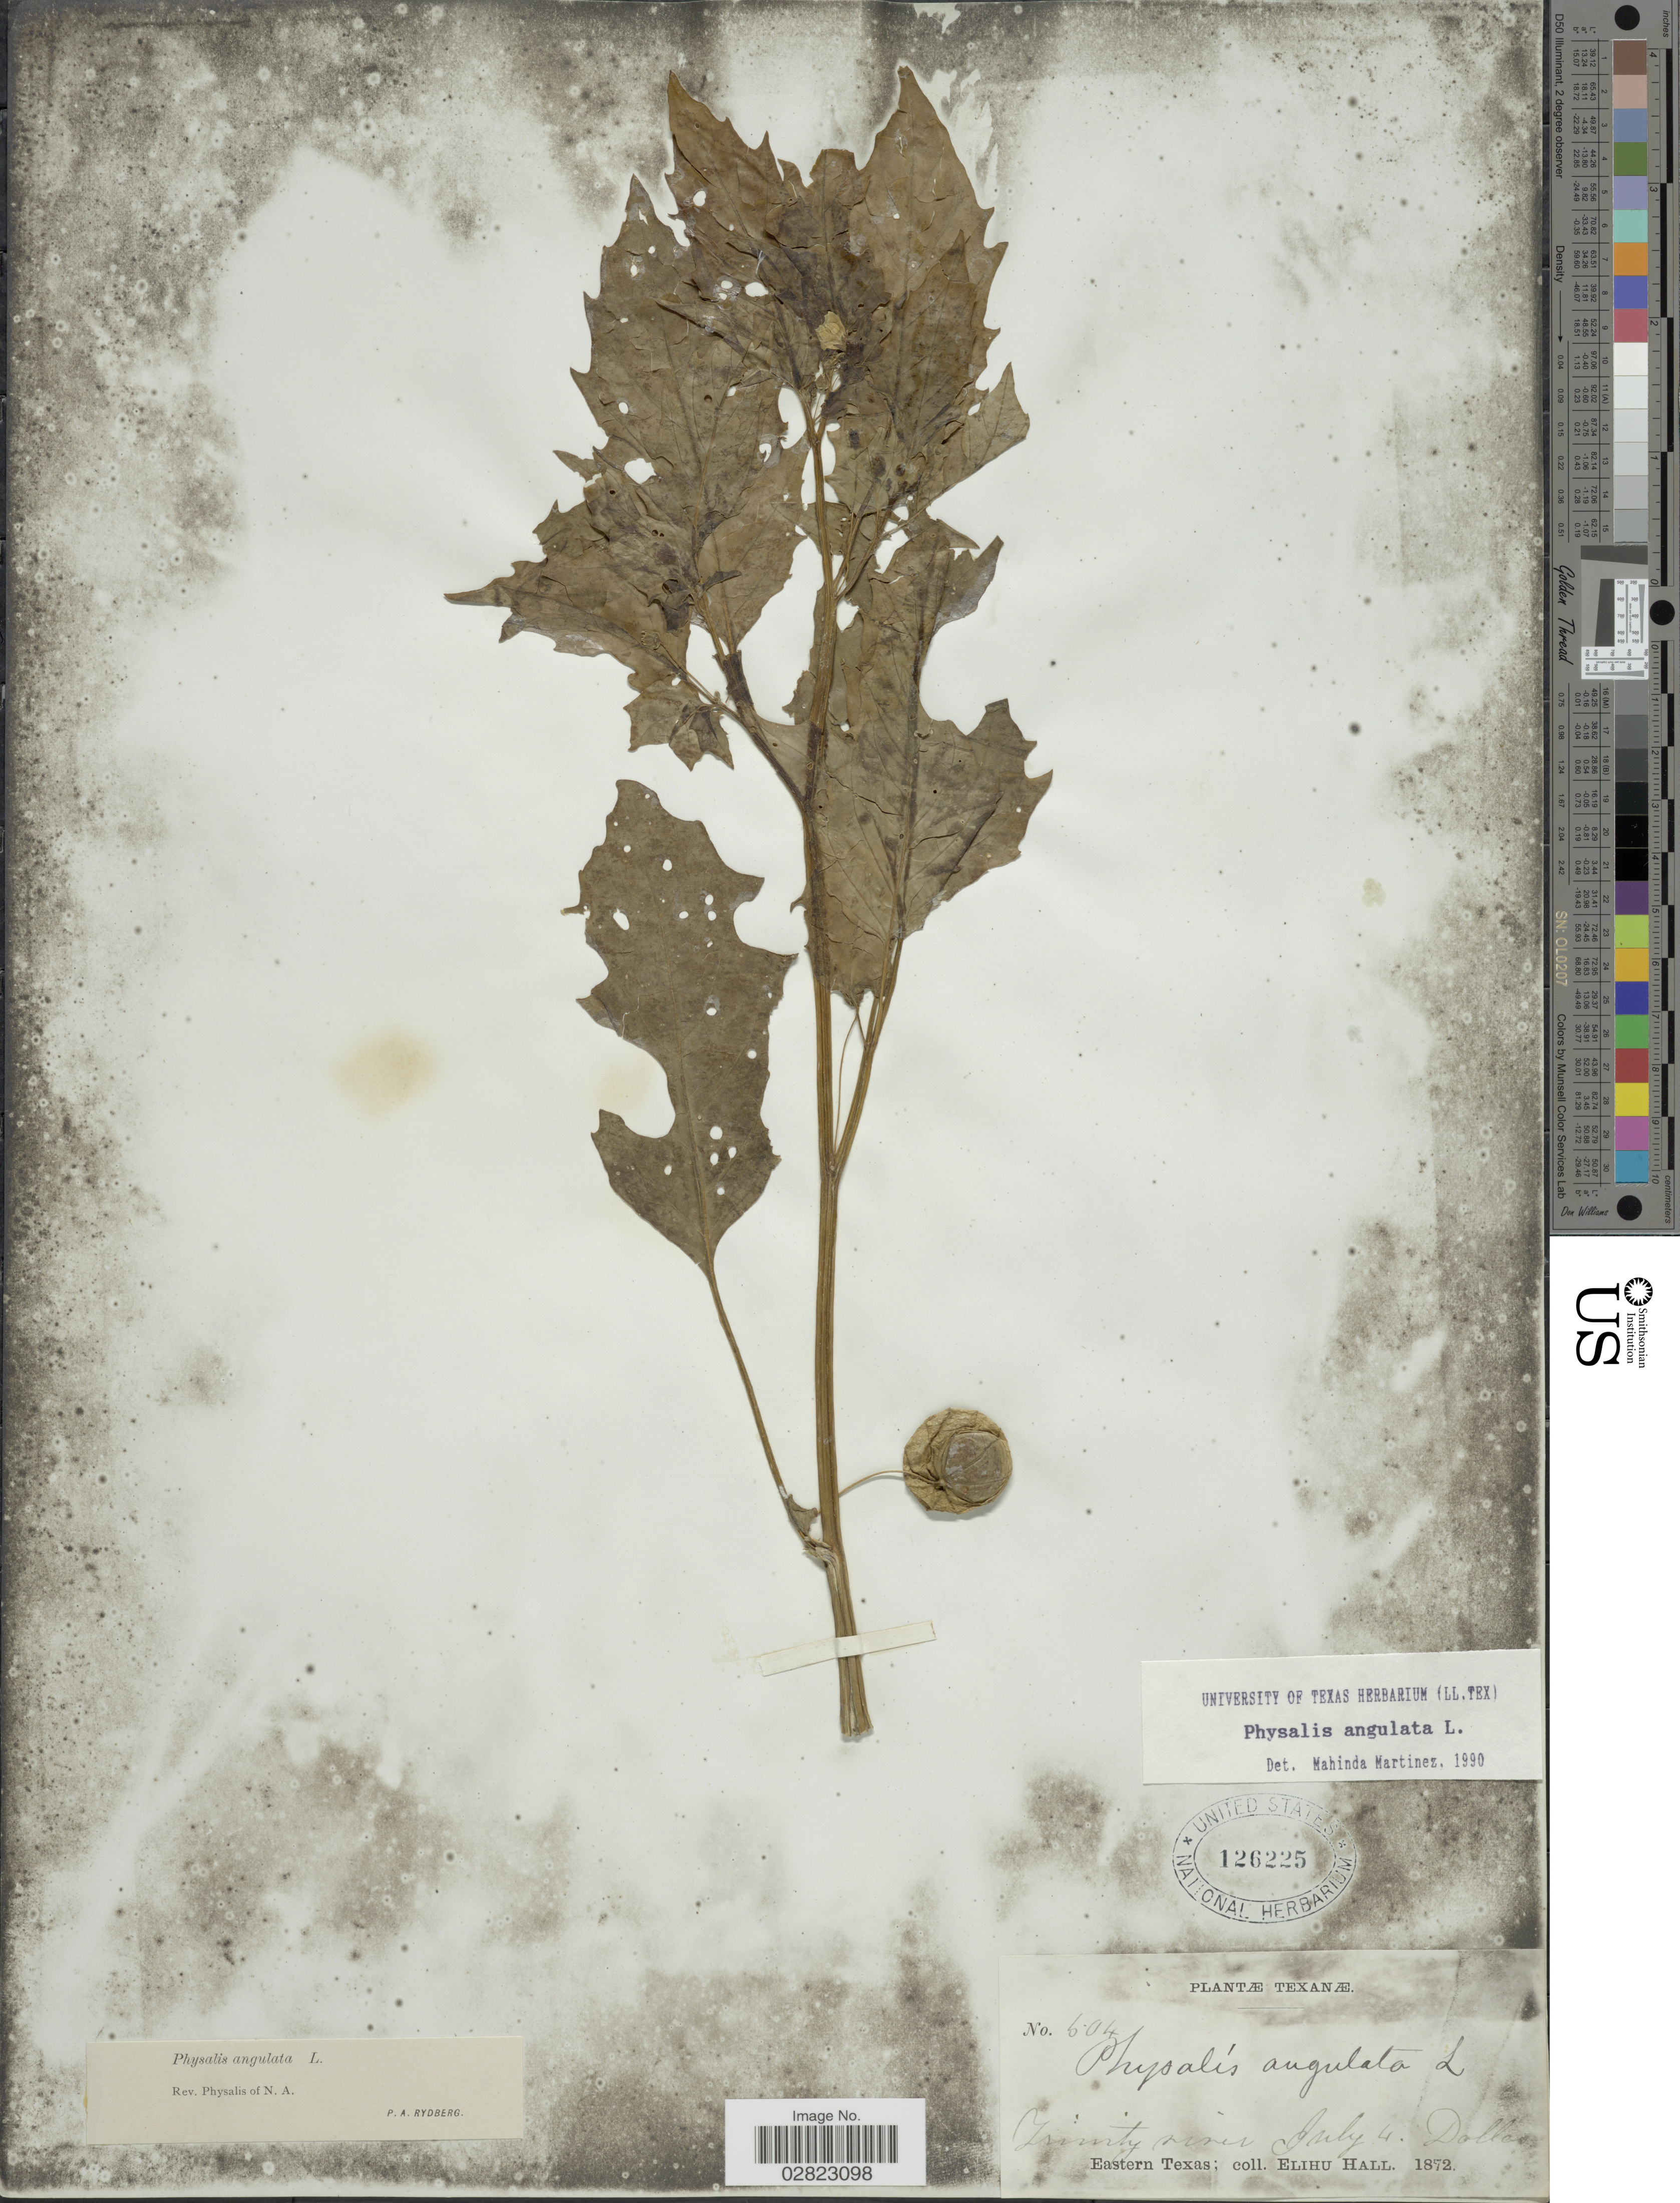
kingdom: Plantae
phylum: Tracheophyta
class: Magnoliopsida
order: Solanales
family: Solanaceae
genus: Physalis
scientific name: Physalis angulata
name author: L.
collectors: E. Hall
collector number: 604*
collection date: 1872-07-04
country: United States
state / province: Texas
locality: Trinity river. Dallas. Eastern Texas.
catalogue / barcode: US 126225